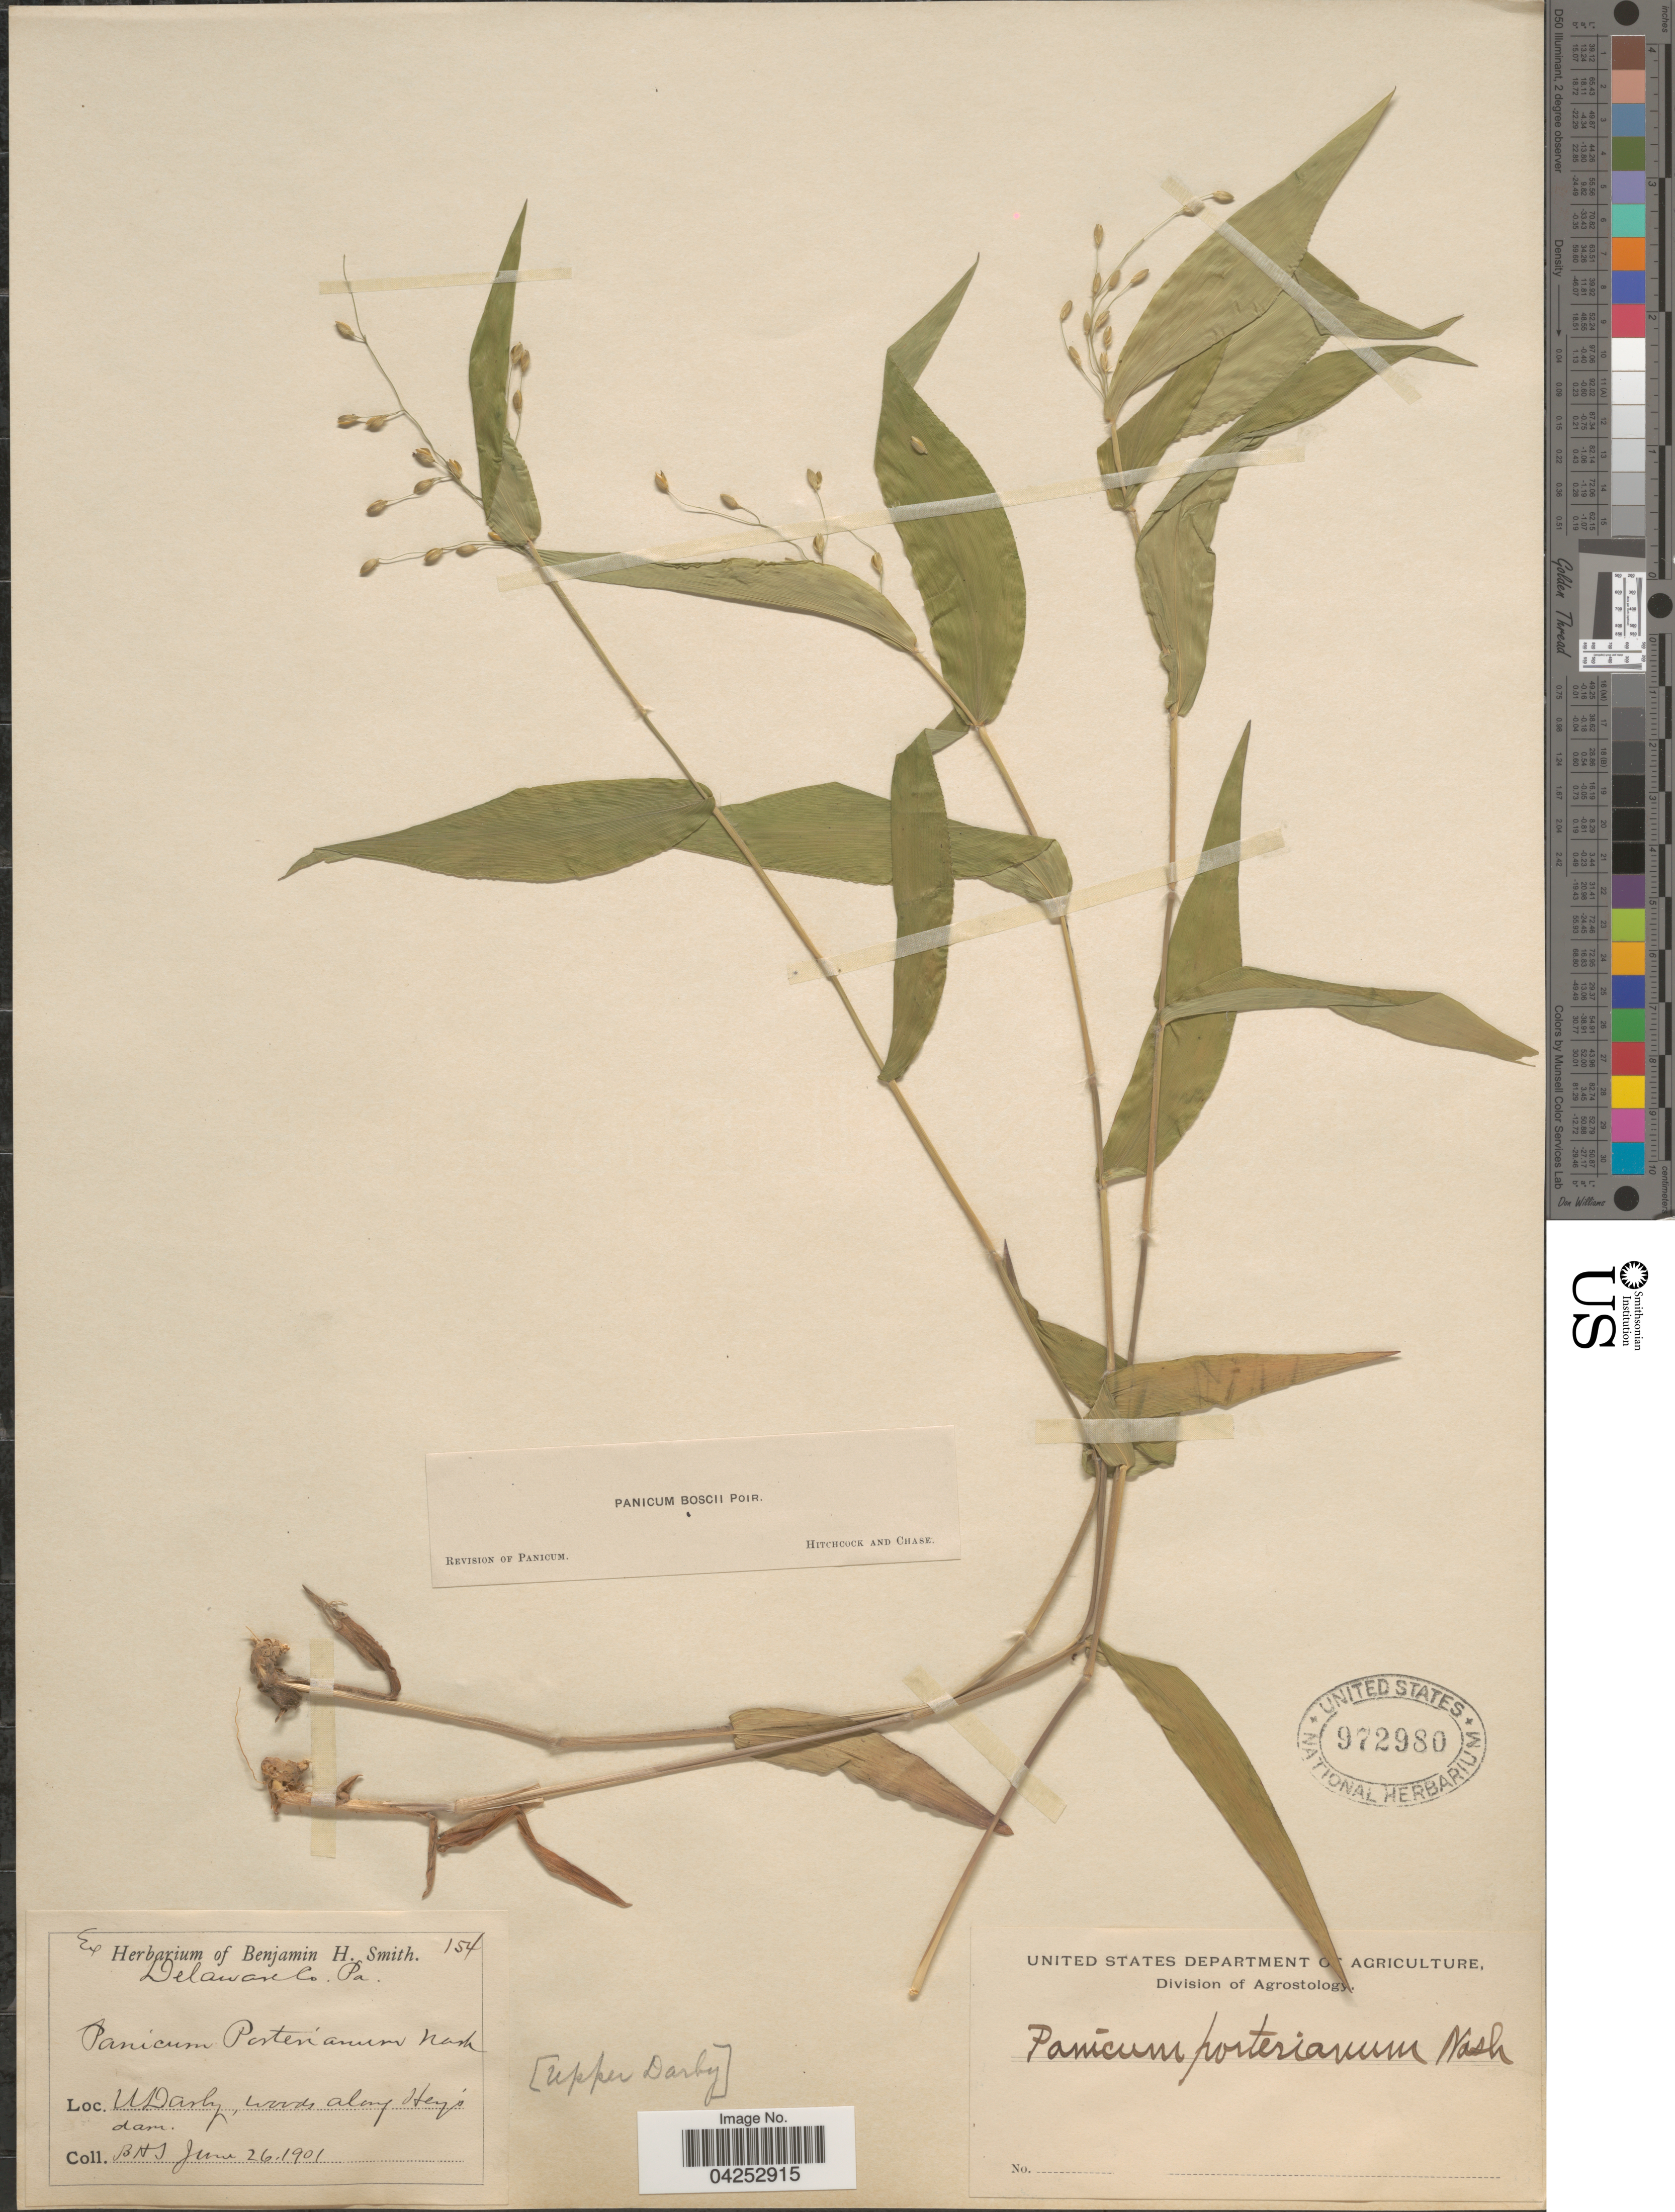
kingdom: Plantae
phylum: Tracheophyta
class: Liliopsida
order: Poales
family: Poaceae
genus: Dichanthelium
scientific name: Dichanthelium boscii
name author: (Poir.) Gould & C.A. Clark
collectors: B. H. Smith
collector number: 154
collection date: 1901-06-26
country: United States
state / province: Pennsylvania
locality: Delaware Co. U Darby, woods along Hey's [interpreted] dam.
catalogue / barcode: US 972980